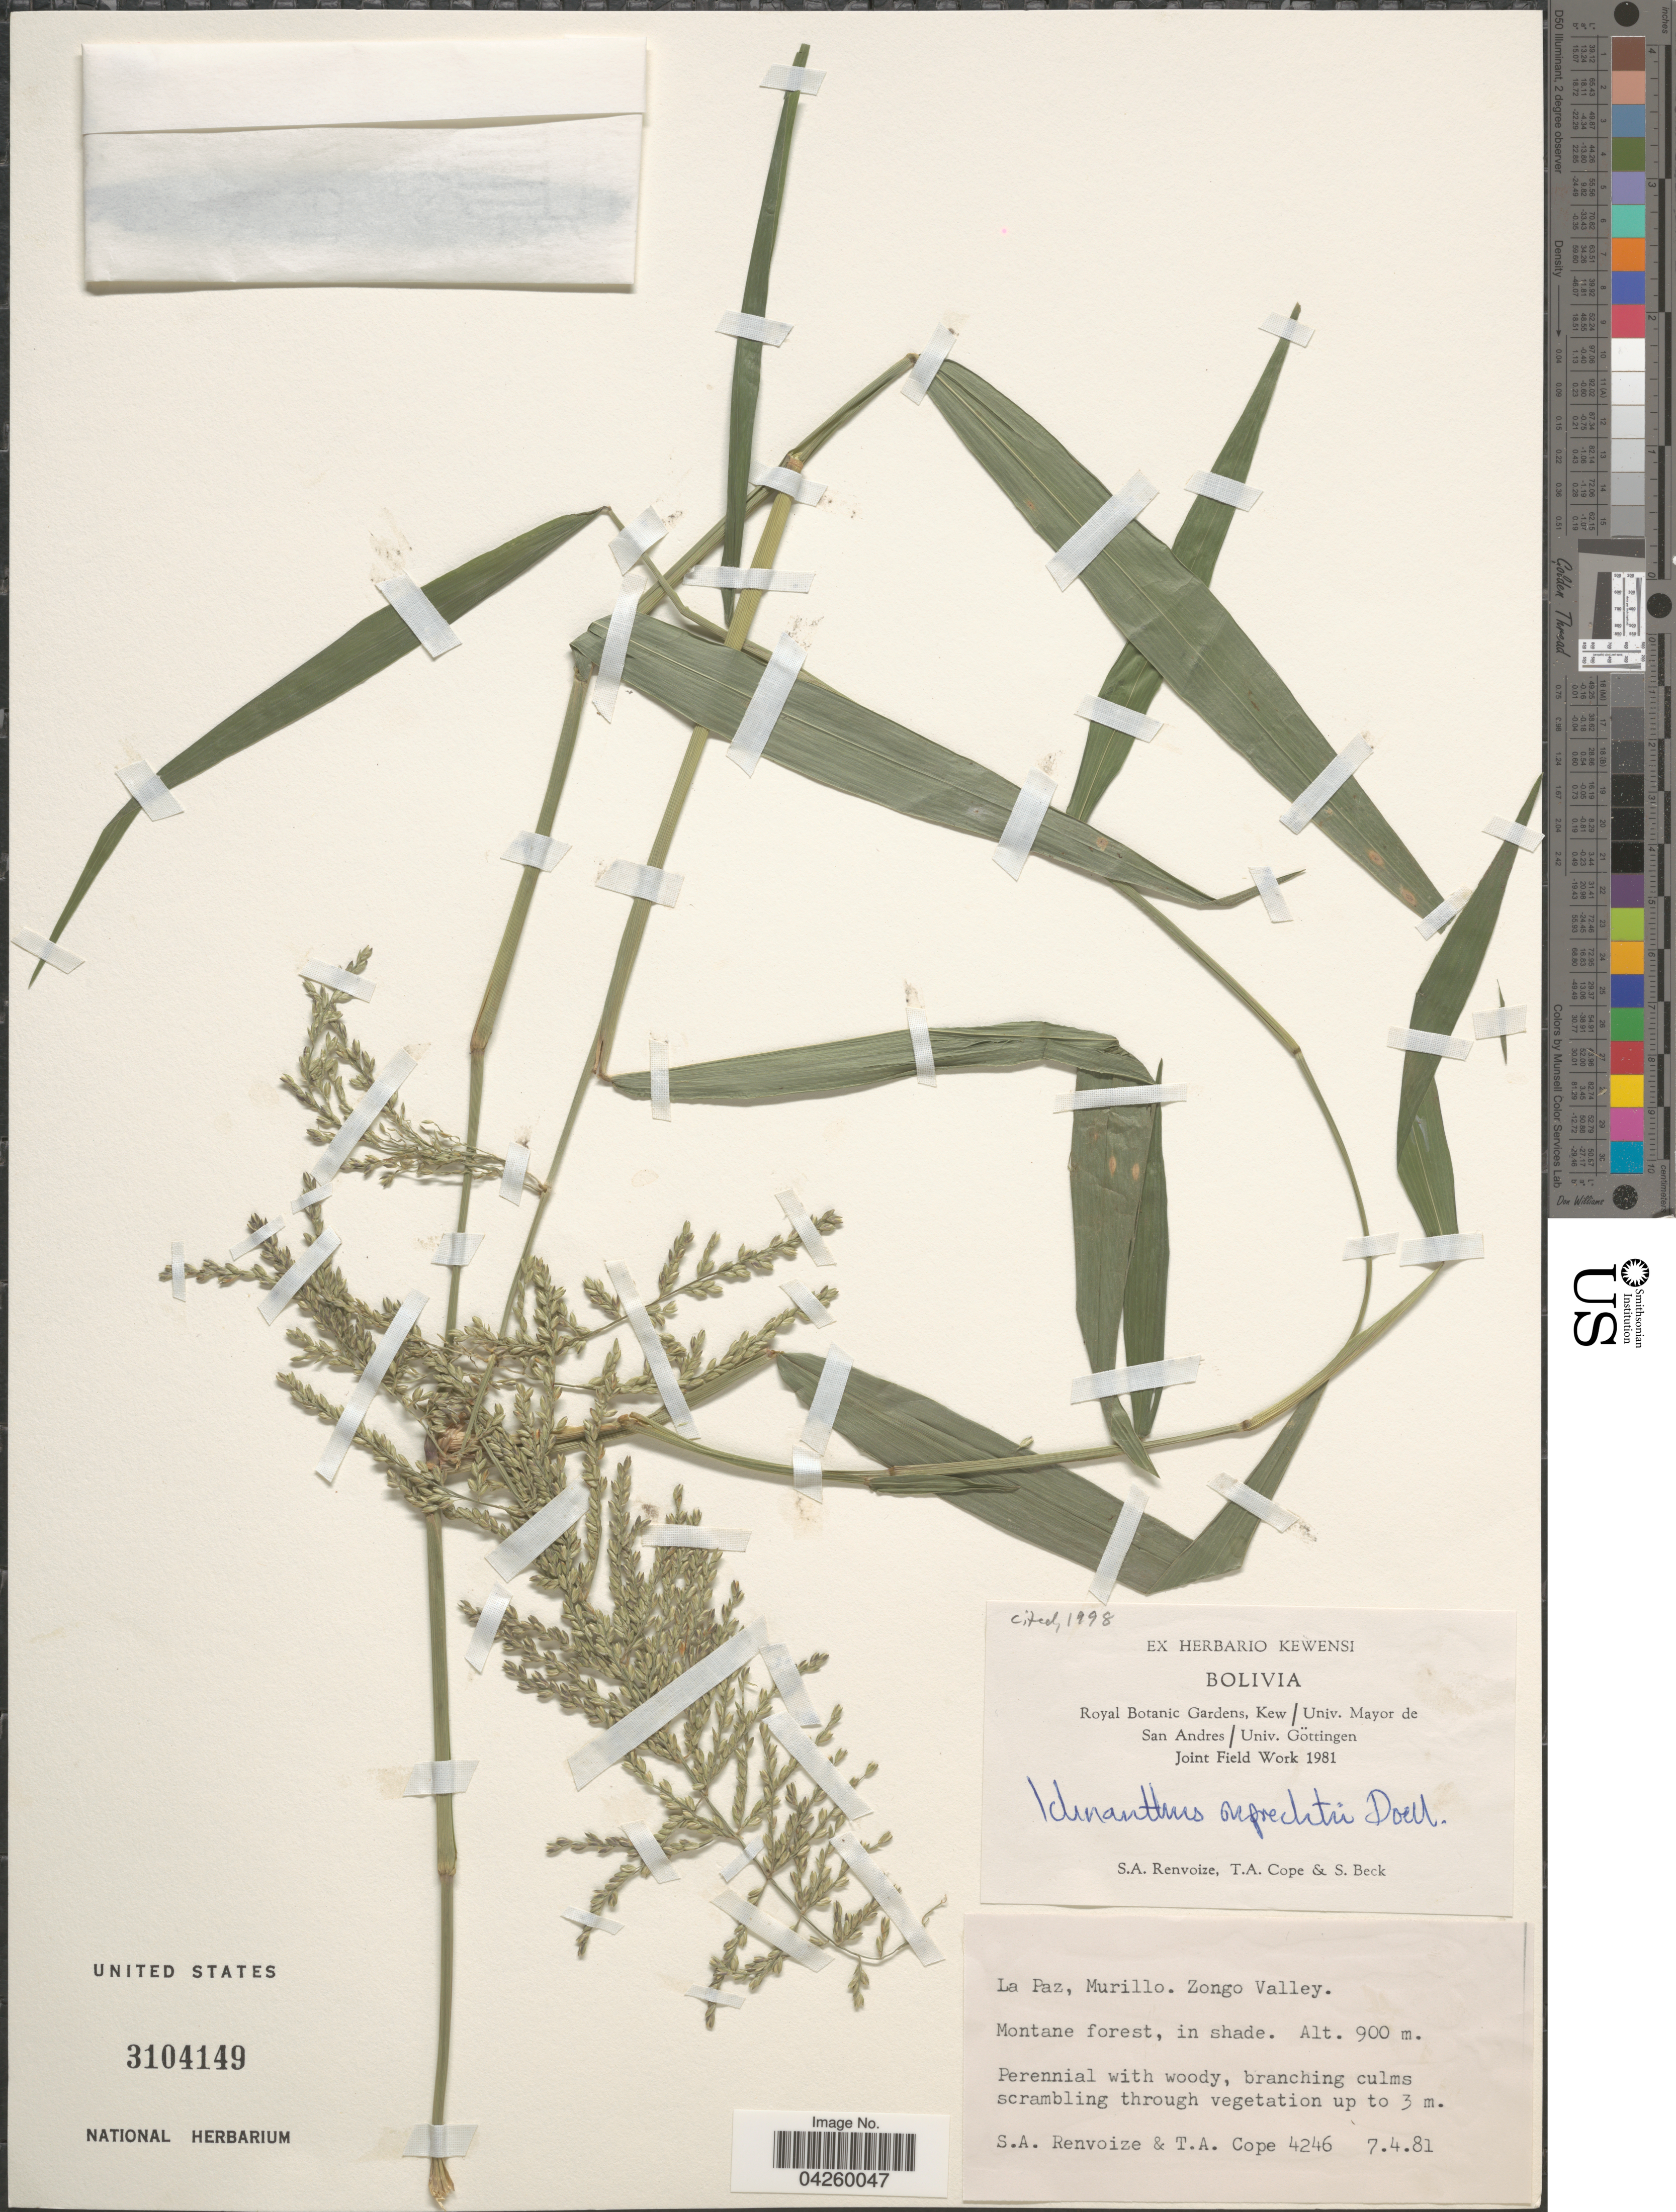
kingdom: Plantae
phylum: Tracheophyta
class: Liliopsida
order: Poales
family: Poaceae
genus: Ichnanthus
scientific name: Ichnanthus ruprechtii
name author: Döll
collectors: S. A. Renvoize, T. A. Cope & S. G. Beck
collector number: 4246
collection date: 1981-04-07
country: Bolivia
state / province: La Paz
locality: Murillo, Zongo Valley.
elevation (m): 900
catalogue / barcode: US 3104149